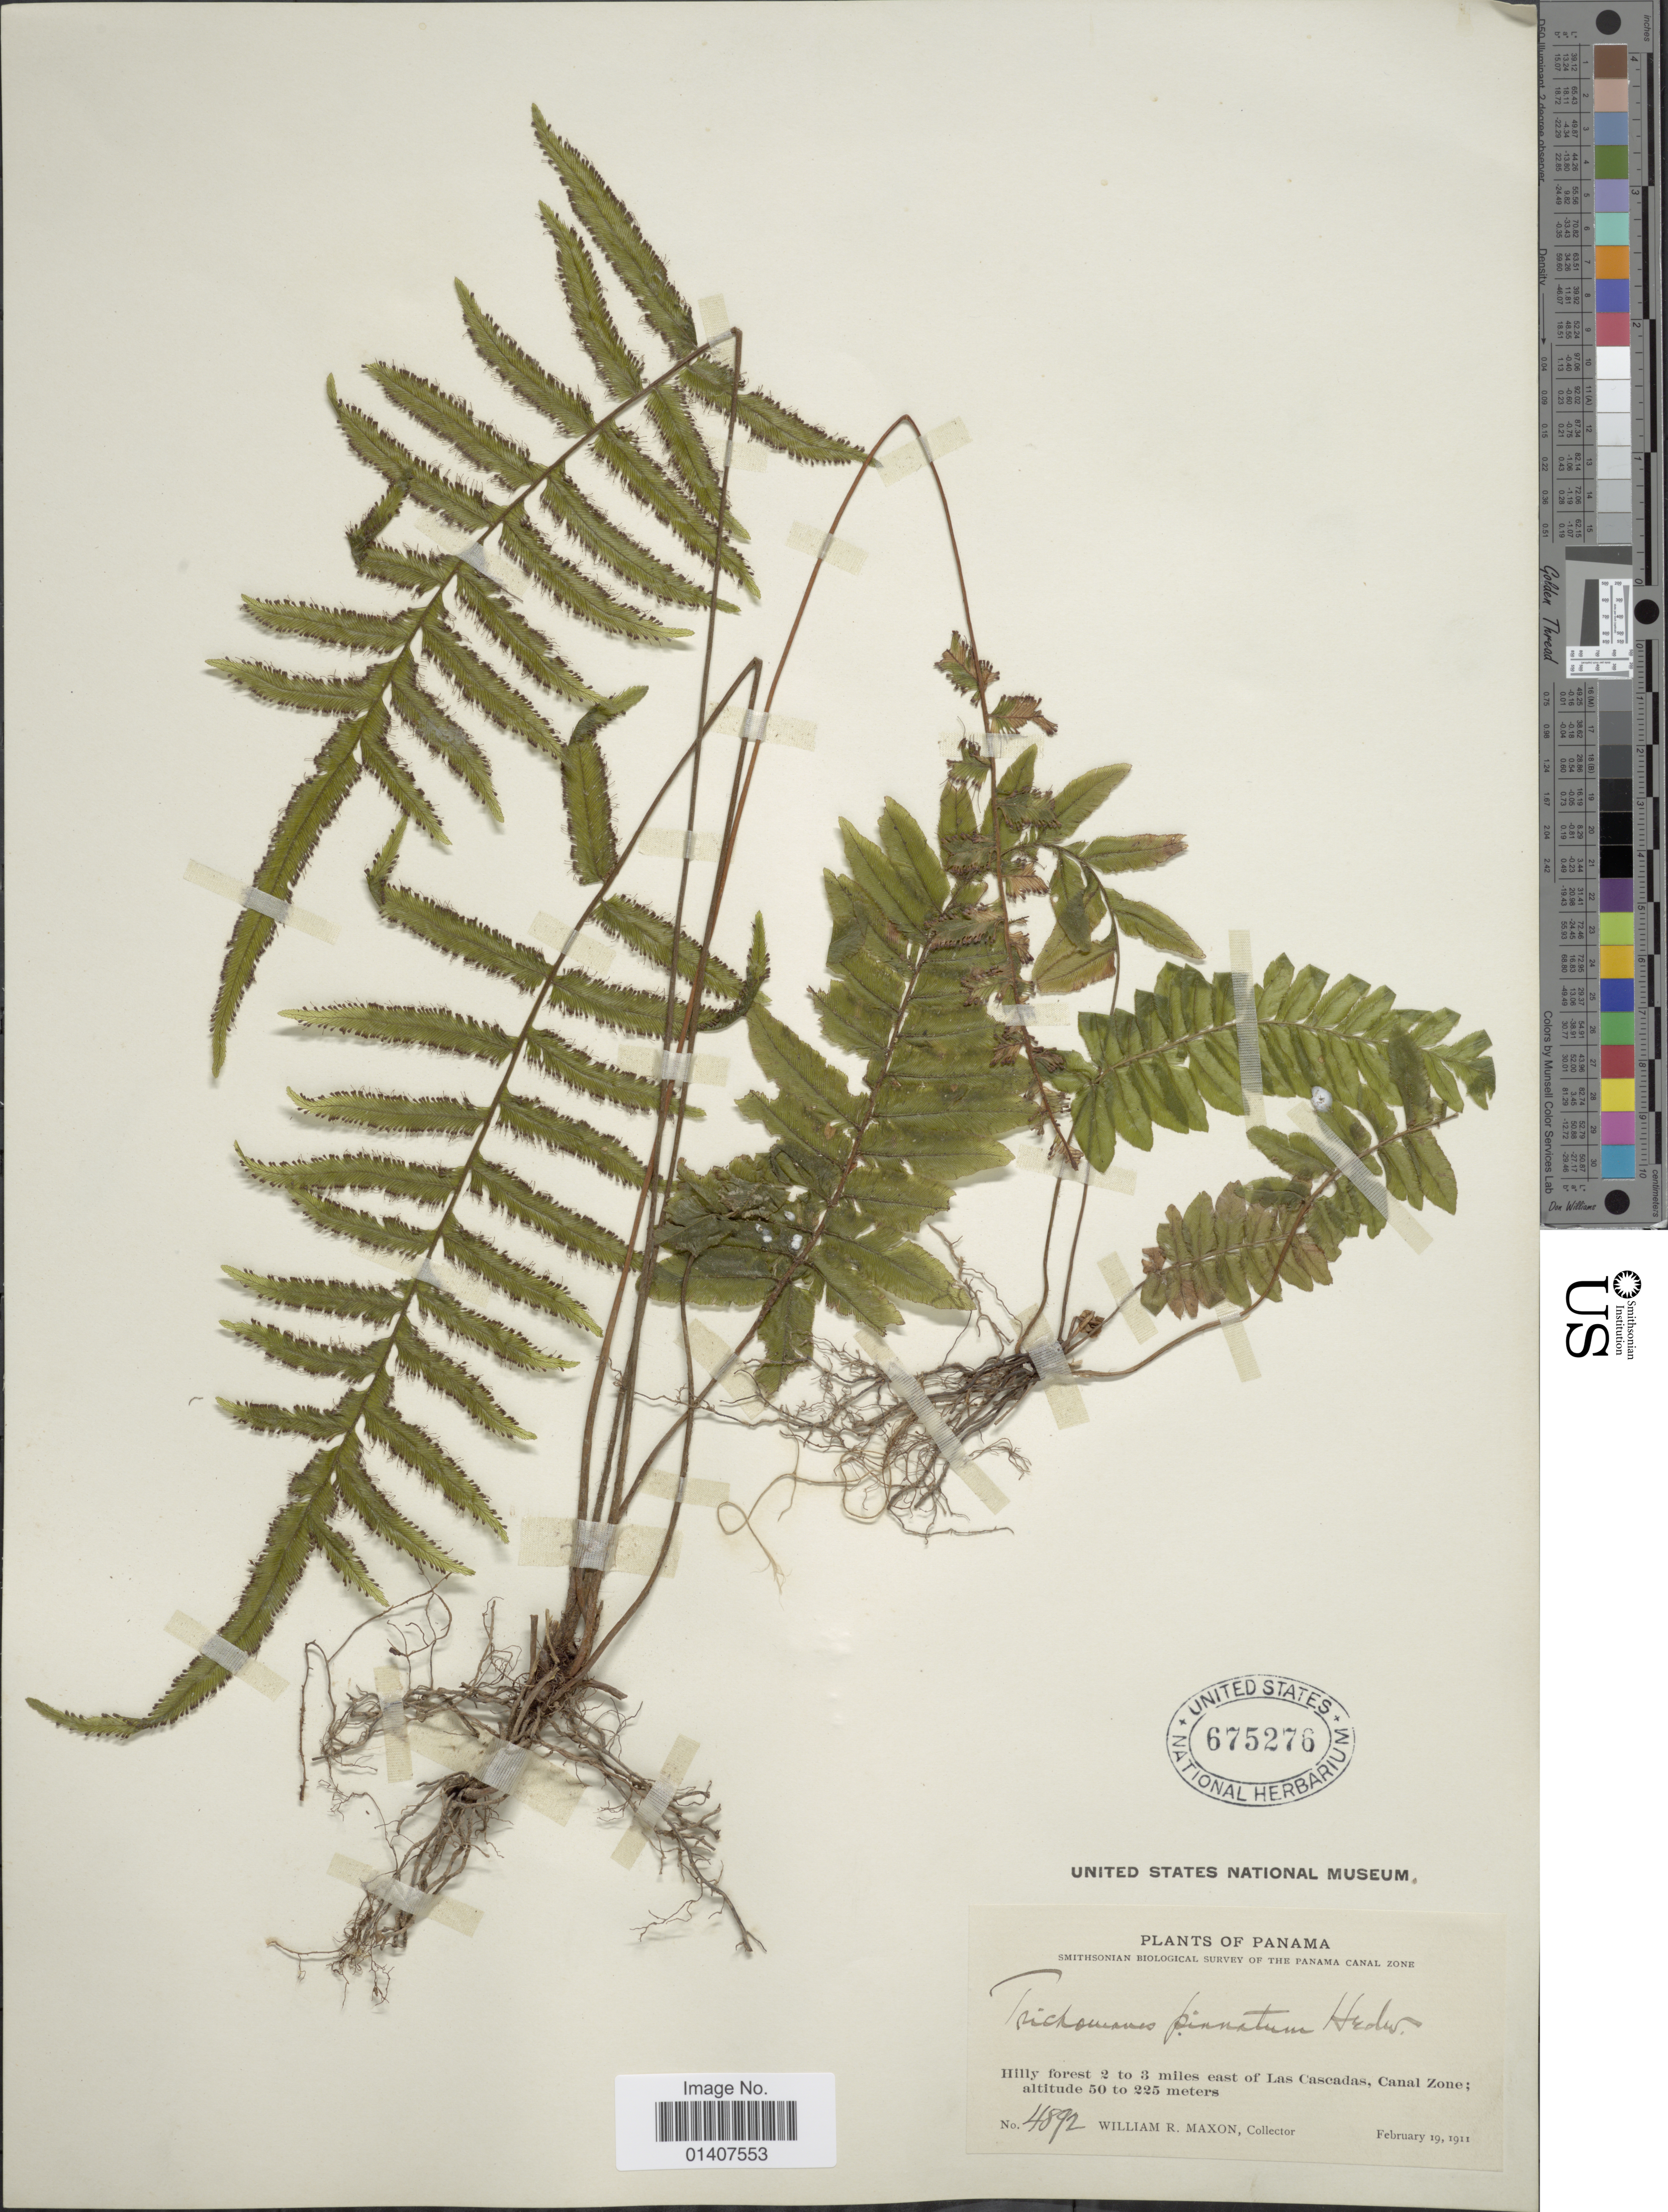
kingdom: Plantae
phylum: Tracheophyta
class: Polypodiopsida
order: Hymenophyllales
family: Hymenophyllaceae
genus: Trichomanes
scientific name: Trichomanes pinnatum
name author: Hedw.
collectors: W. R. Maxon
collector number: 4892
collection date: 1911-02-19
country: Panama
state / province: Colón / Panamá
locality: HIlly forest 2 to 3 miles east of Las Cascadas, Canal Zone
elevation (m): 50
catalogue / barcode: US 675276